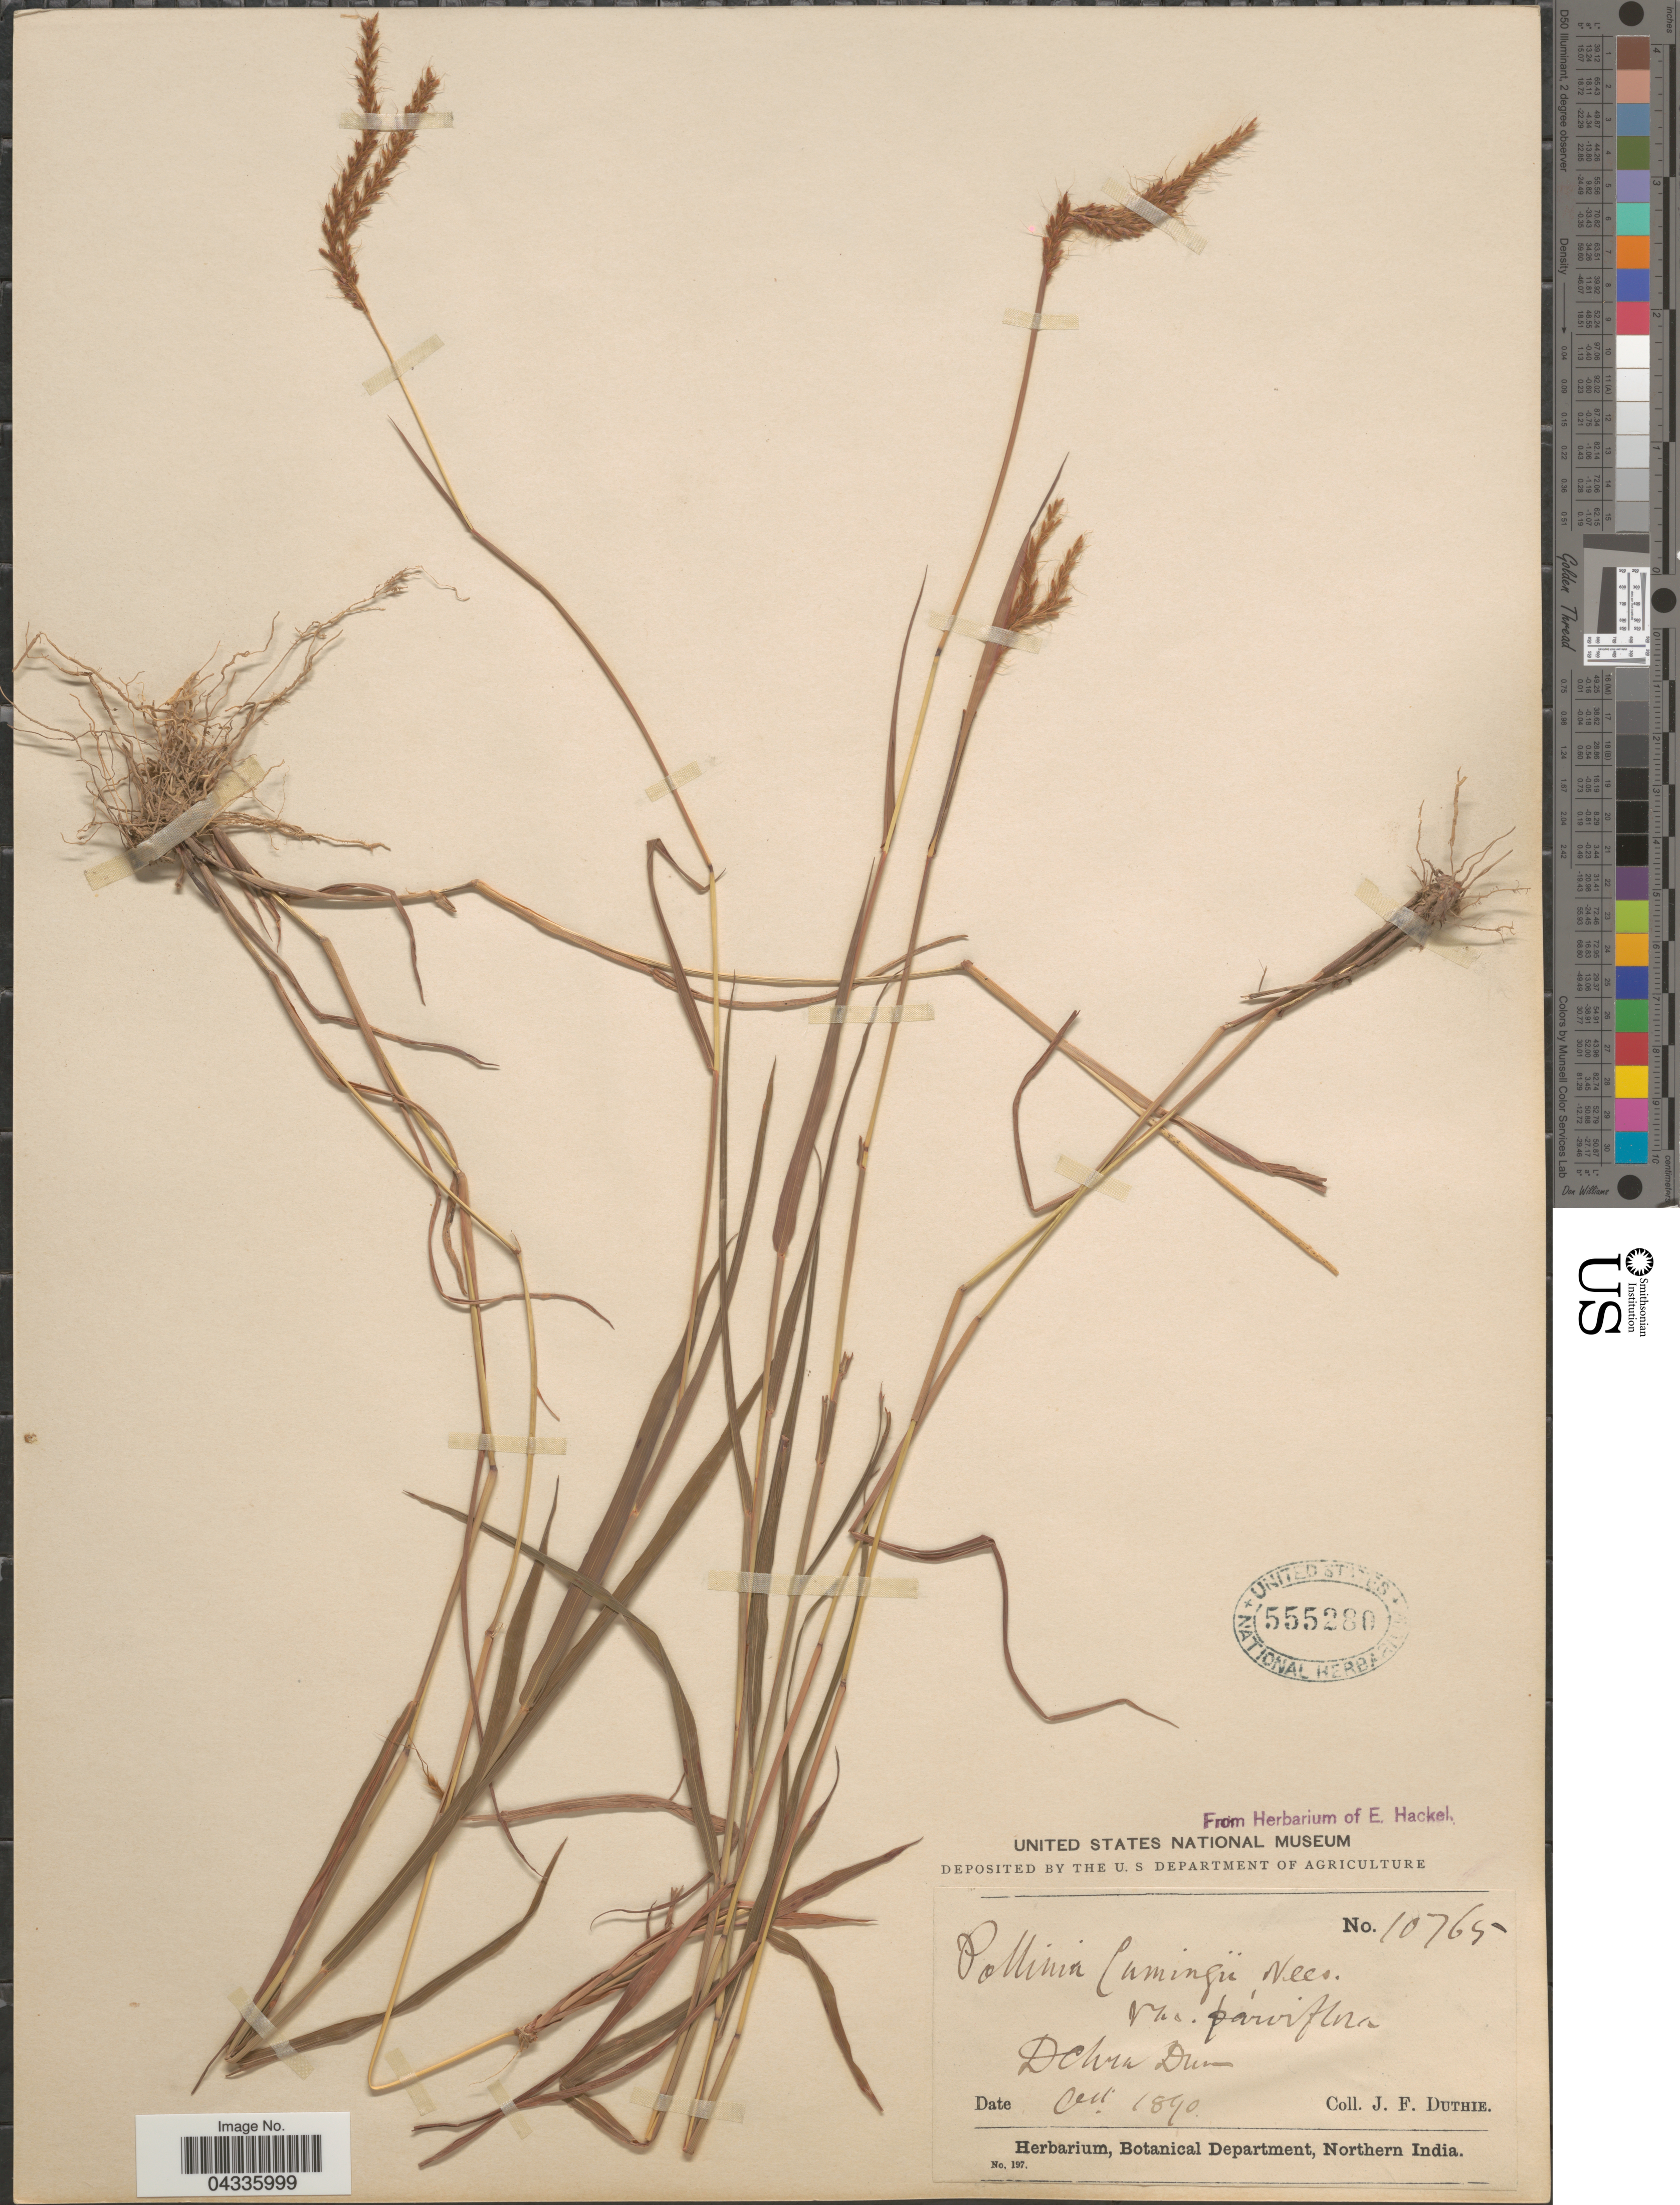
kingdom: Plantae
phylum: Tracheophyta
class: Liliopsida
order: Poales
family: Poaceae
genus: Eulalia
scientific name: Eulalia leschenaultiana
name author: (Decne.) Ohwi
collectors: J. F. Duthie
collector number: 10765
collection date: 1890-10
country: India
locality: Dehra Dun.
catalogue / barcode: US 555280